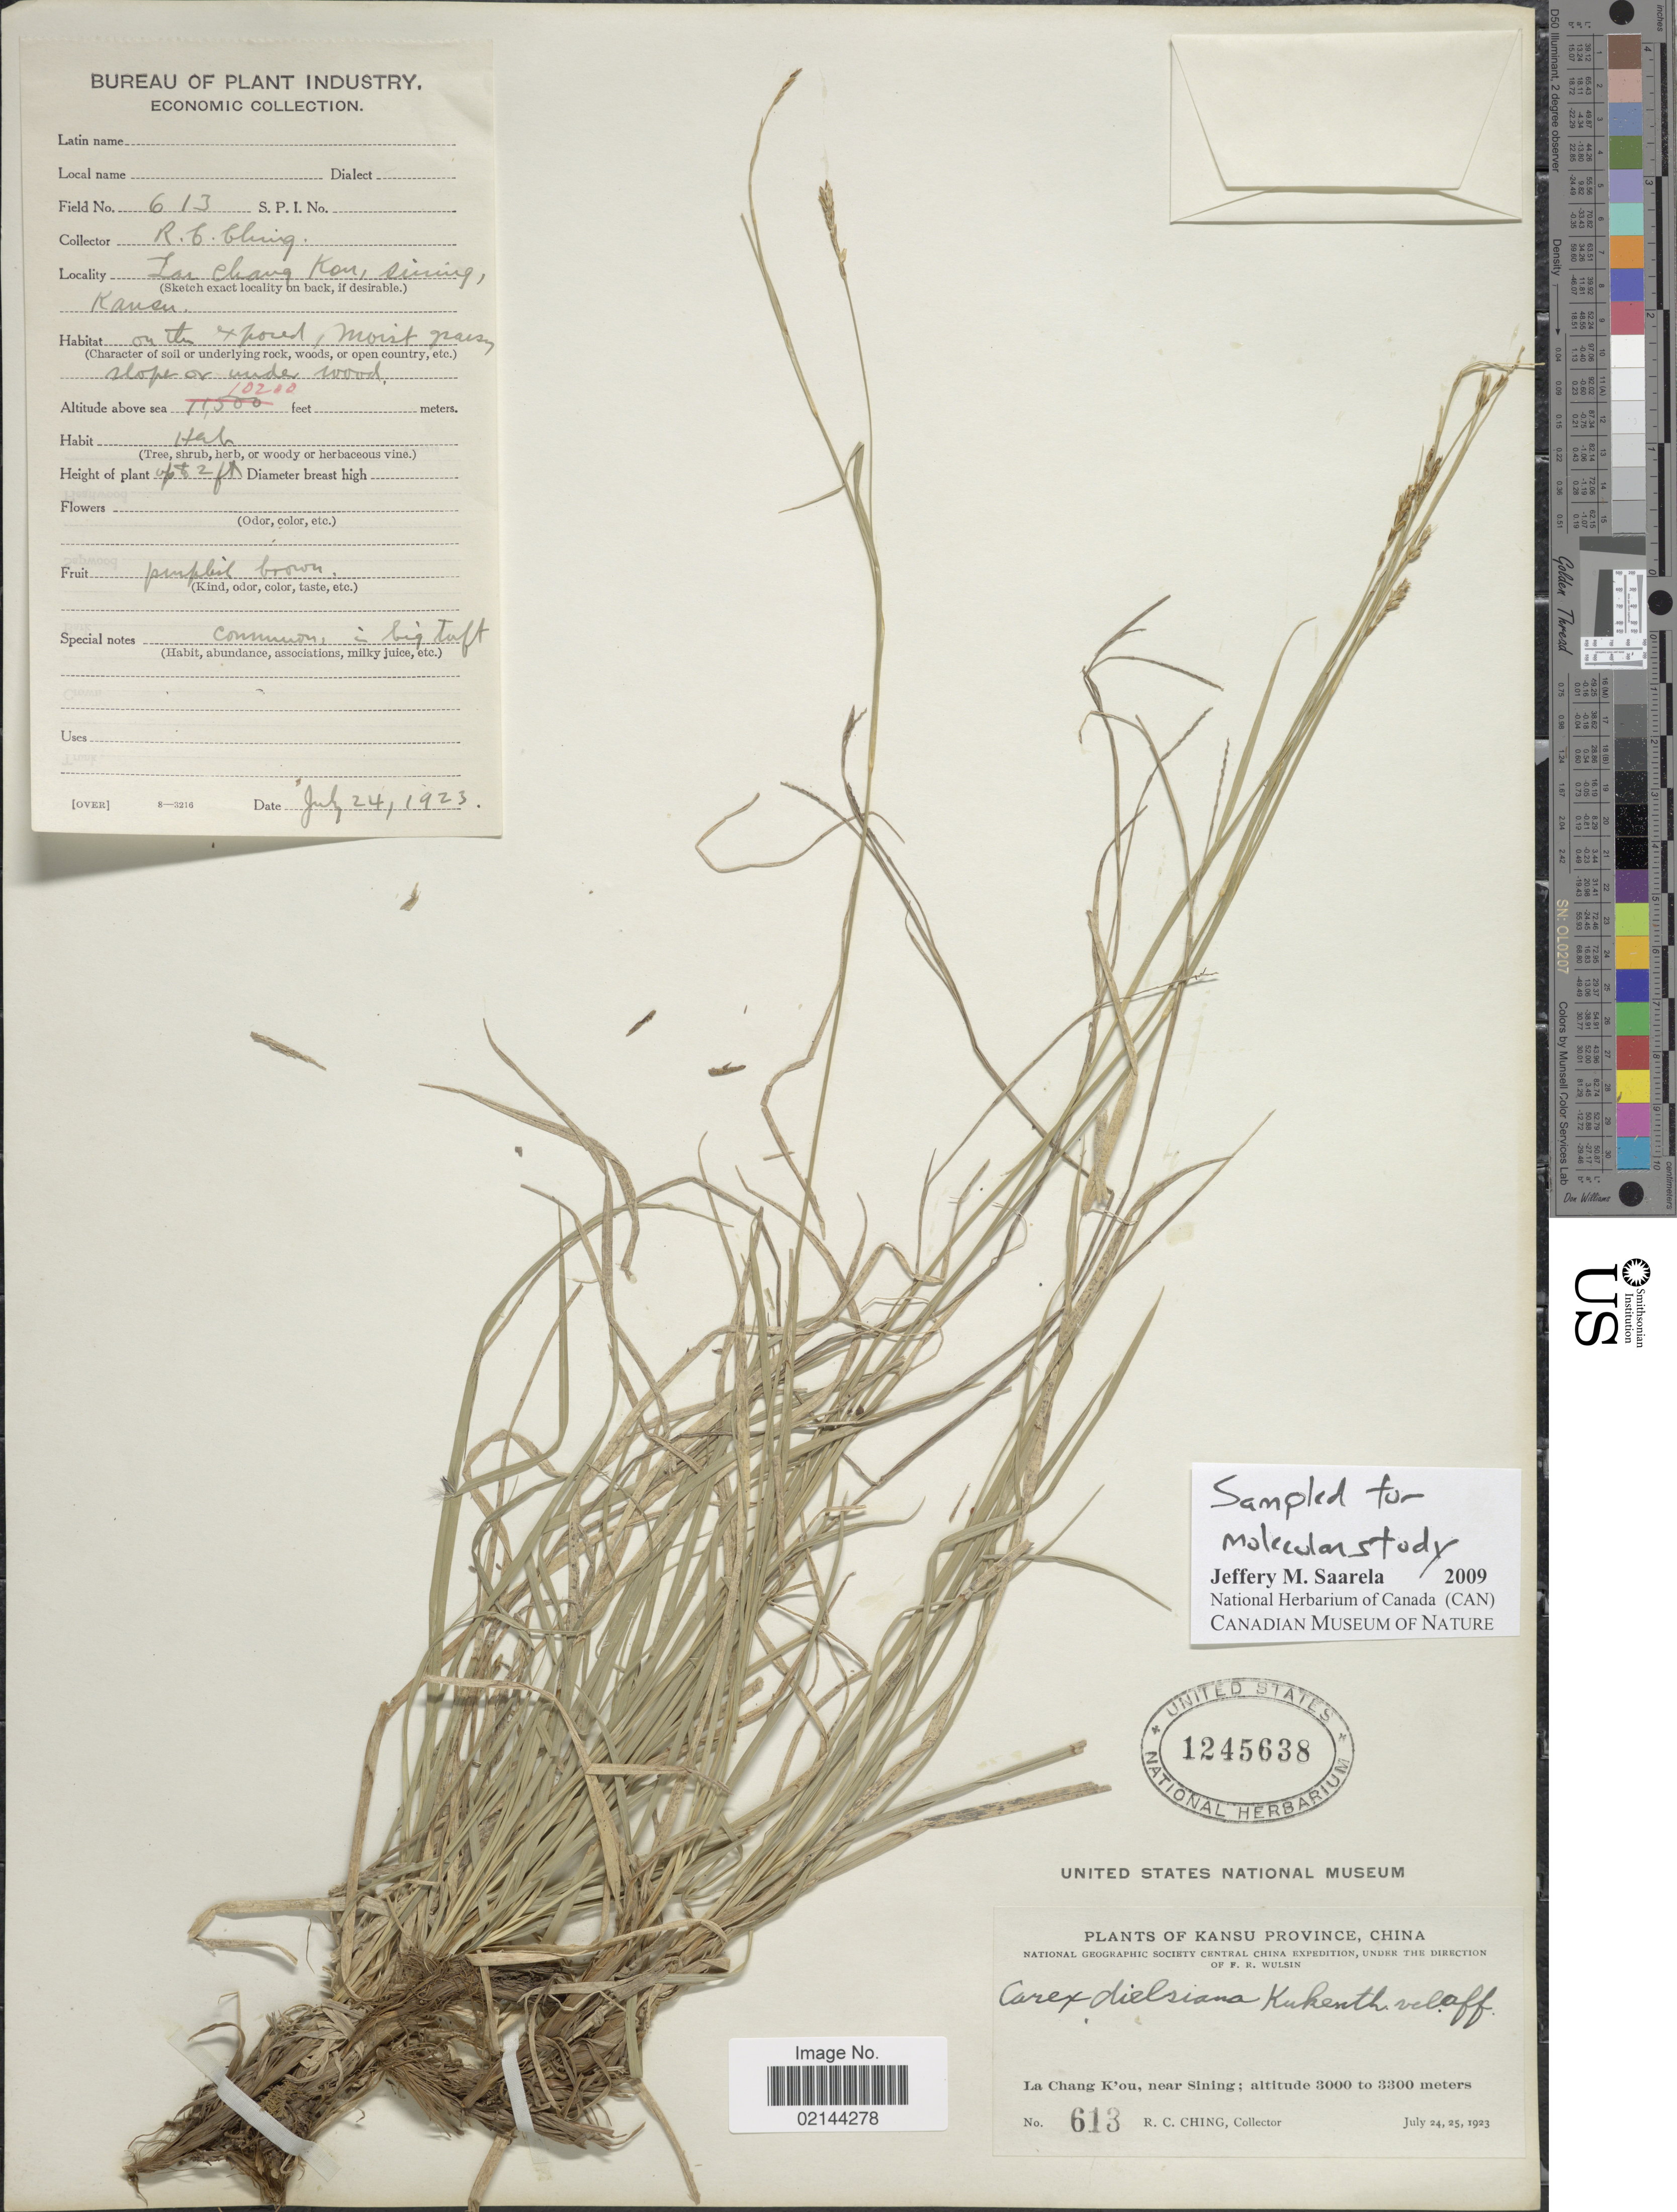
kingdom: Plantae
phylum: Tracheophyta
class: Liliopsida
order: Poales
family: Cyperaceae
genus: Carex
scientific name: Carex dielsiana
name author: Kük.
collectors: R. C. Ching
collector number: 613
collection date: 1923-07-24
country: China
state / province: Gansu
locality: Kansu Province, China, La Chang K' on, near Sining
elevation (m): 3109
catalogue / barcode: US 1245638